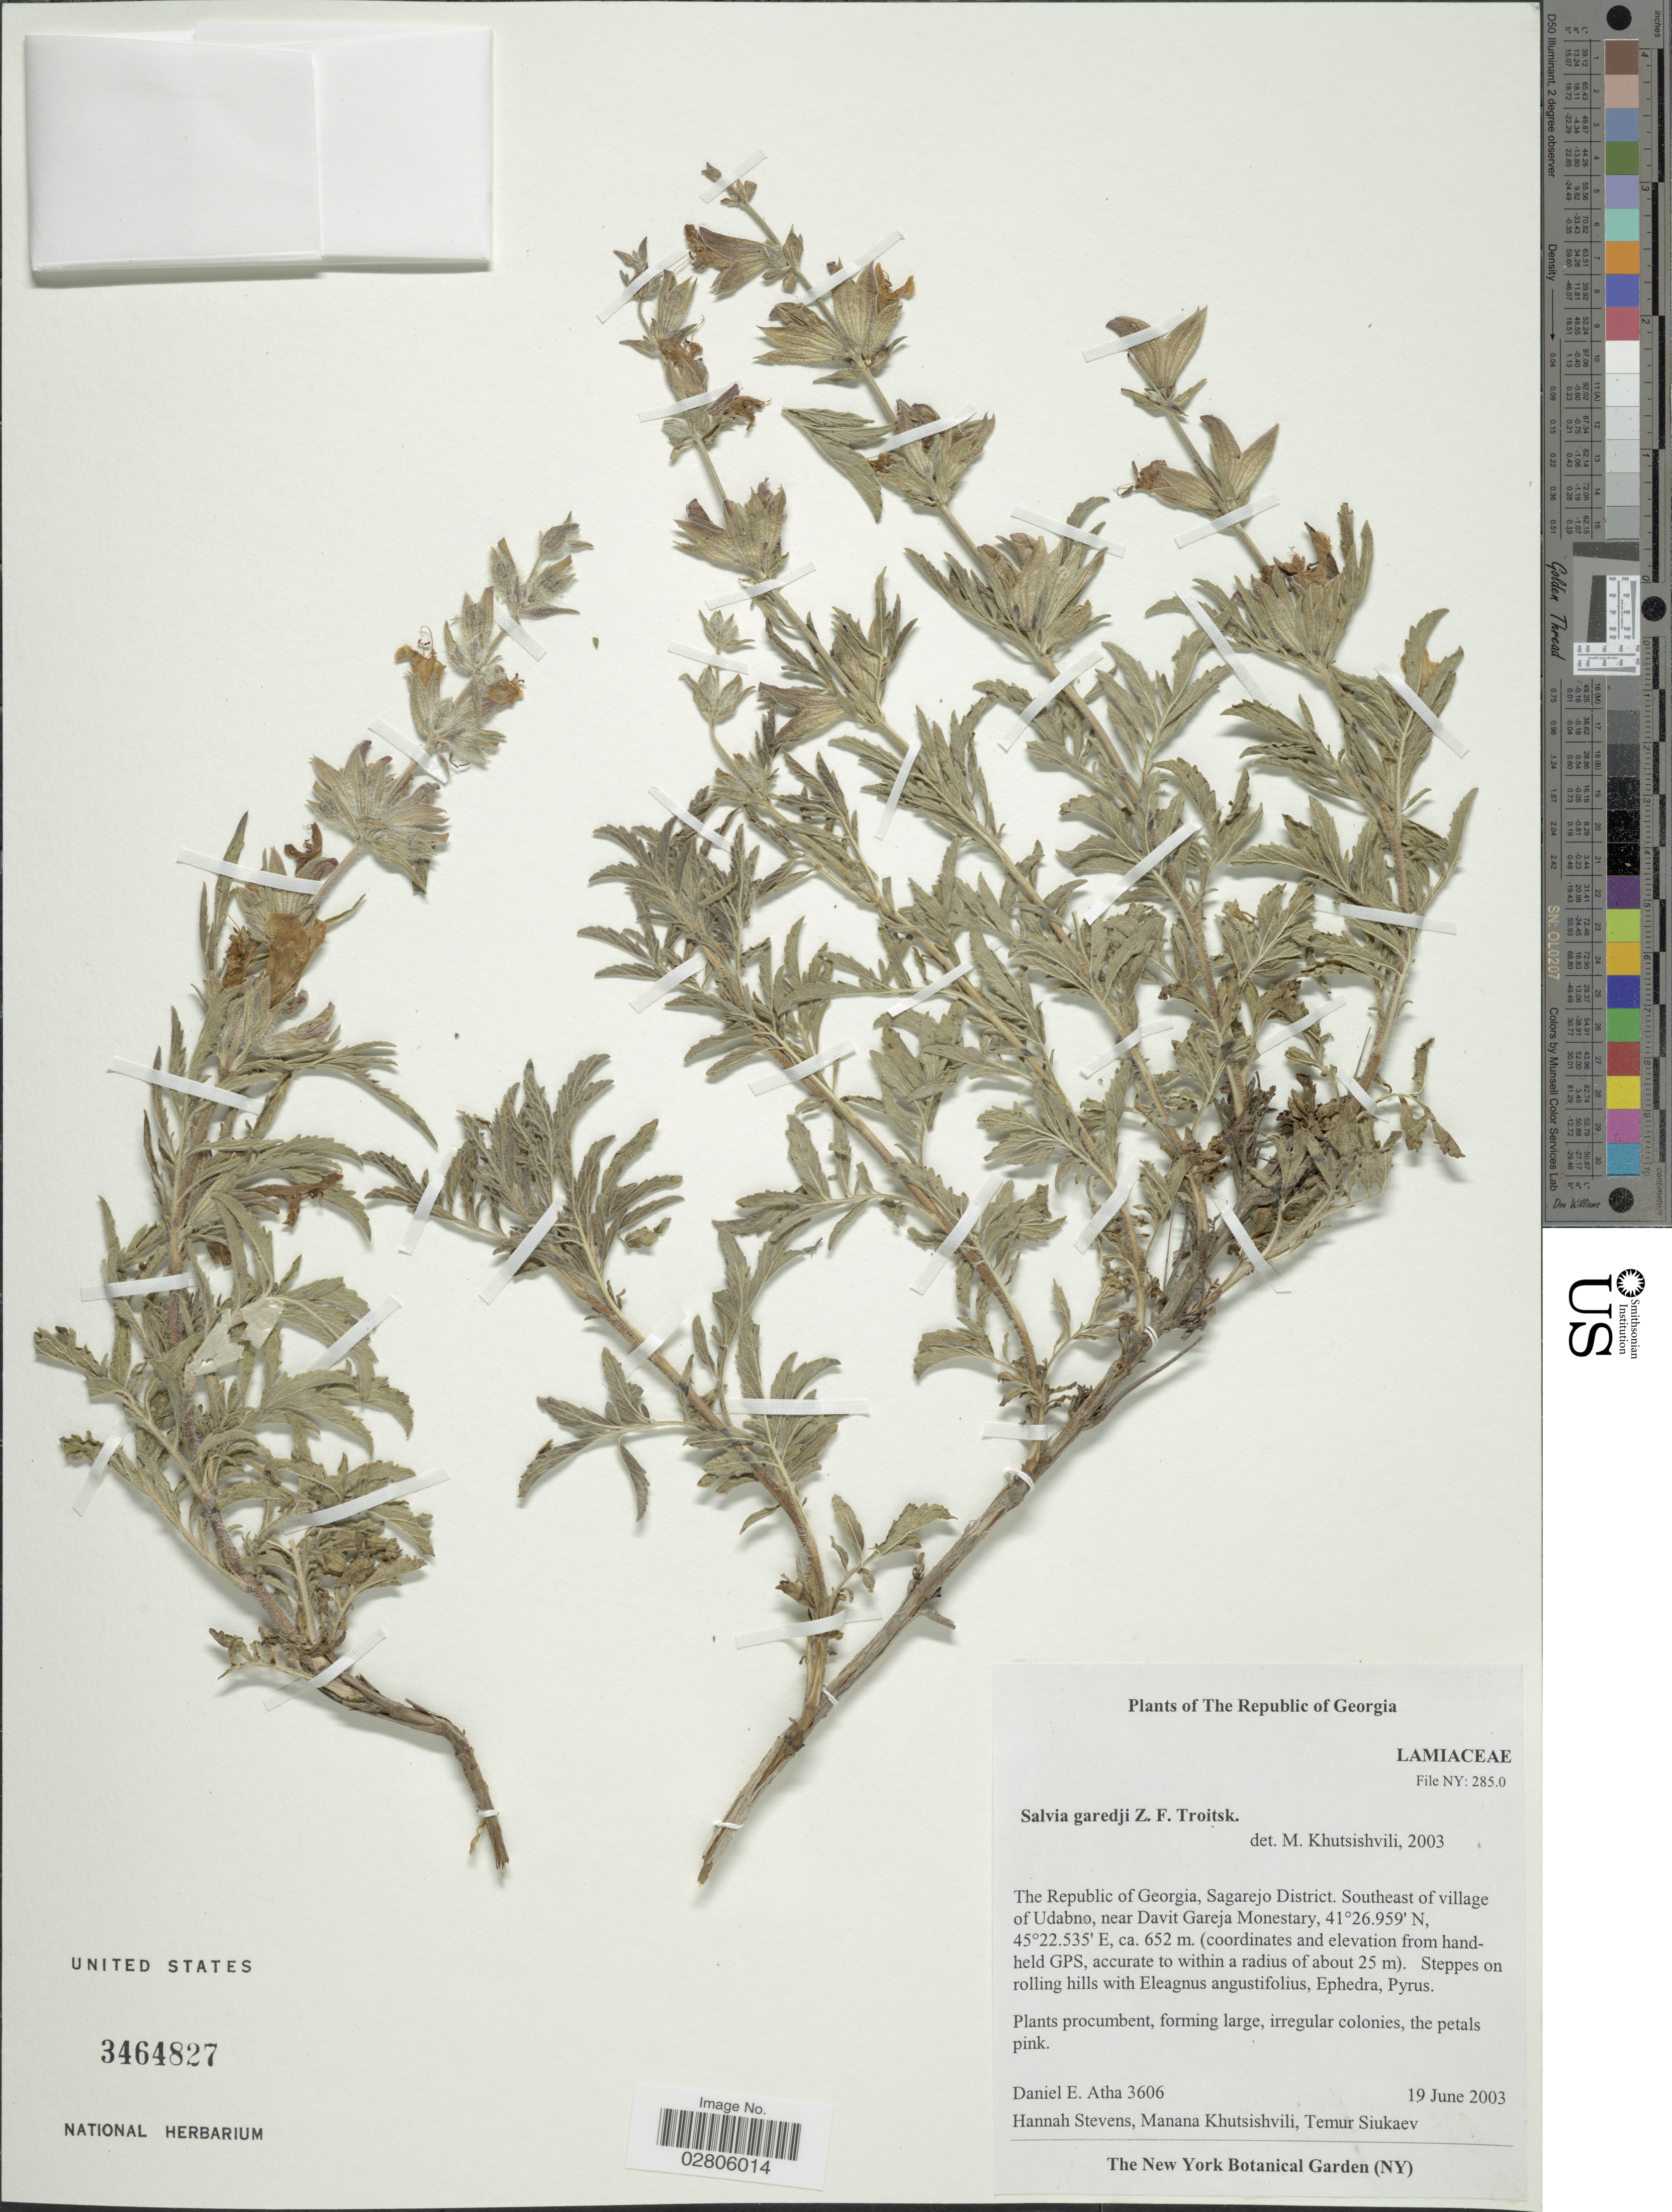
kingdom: Plantae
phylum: Tracheophyta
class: Magnoliopsida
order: Lamiales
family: Lamiaceae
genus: Salvia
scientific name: Salvia garedjii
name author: Troitsky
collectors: D. Atha, H. Stevens, M. Khutsiskvili & T. Siukaev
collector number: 3606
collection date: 2003-06-19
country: Georgia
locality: Sagarejo District. Southeast of village of Udabno, near Davit Gareja Monestary.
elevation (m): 652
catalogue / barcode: US 3464827